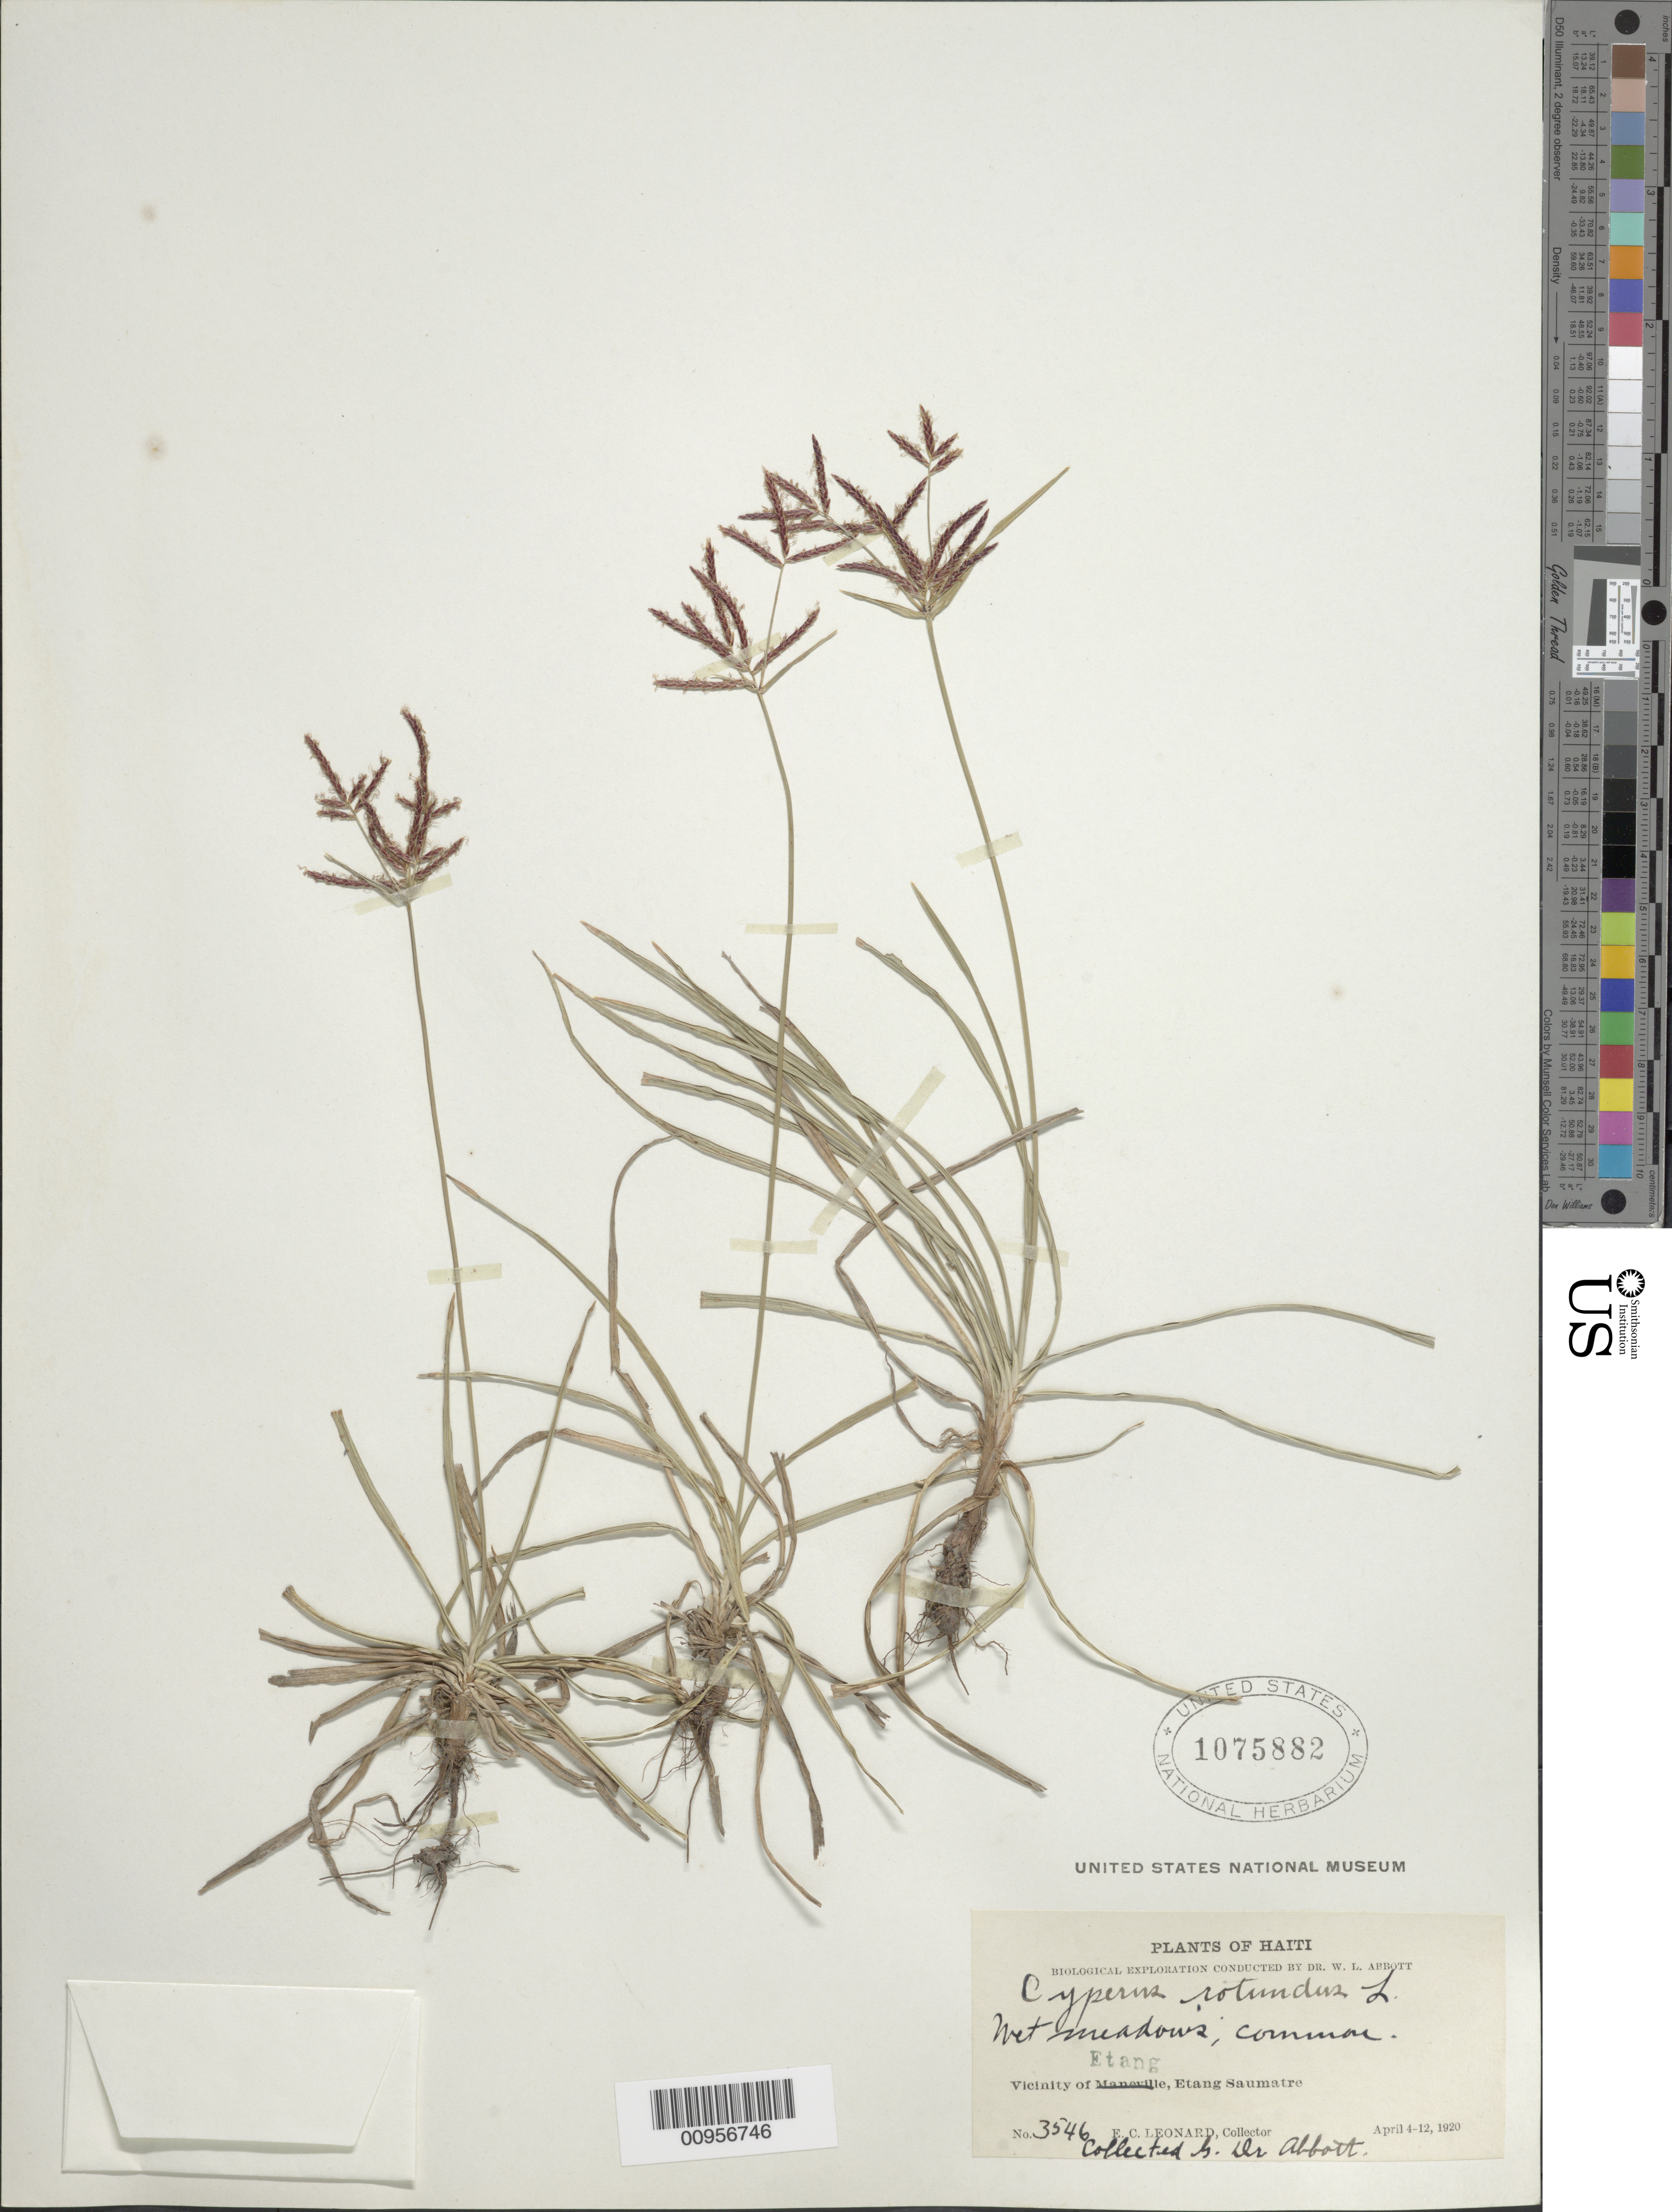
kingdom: Plantae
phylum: Tracheophyta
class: Liliopsida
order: Poales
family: Cyperaceae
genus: Cyperus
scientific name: Cyperus rotundus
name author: L.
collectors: W. L. Abbott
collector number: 3546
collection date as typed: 04 Apr 1920 to 12 Apr 1920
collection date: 1920-04-04/1920-04-12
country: Haiti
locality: Vicinity of Etang, Etang Saumatre, meadows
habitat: Wet meadows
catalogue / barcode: US 1075882